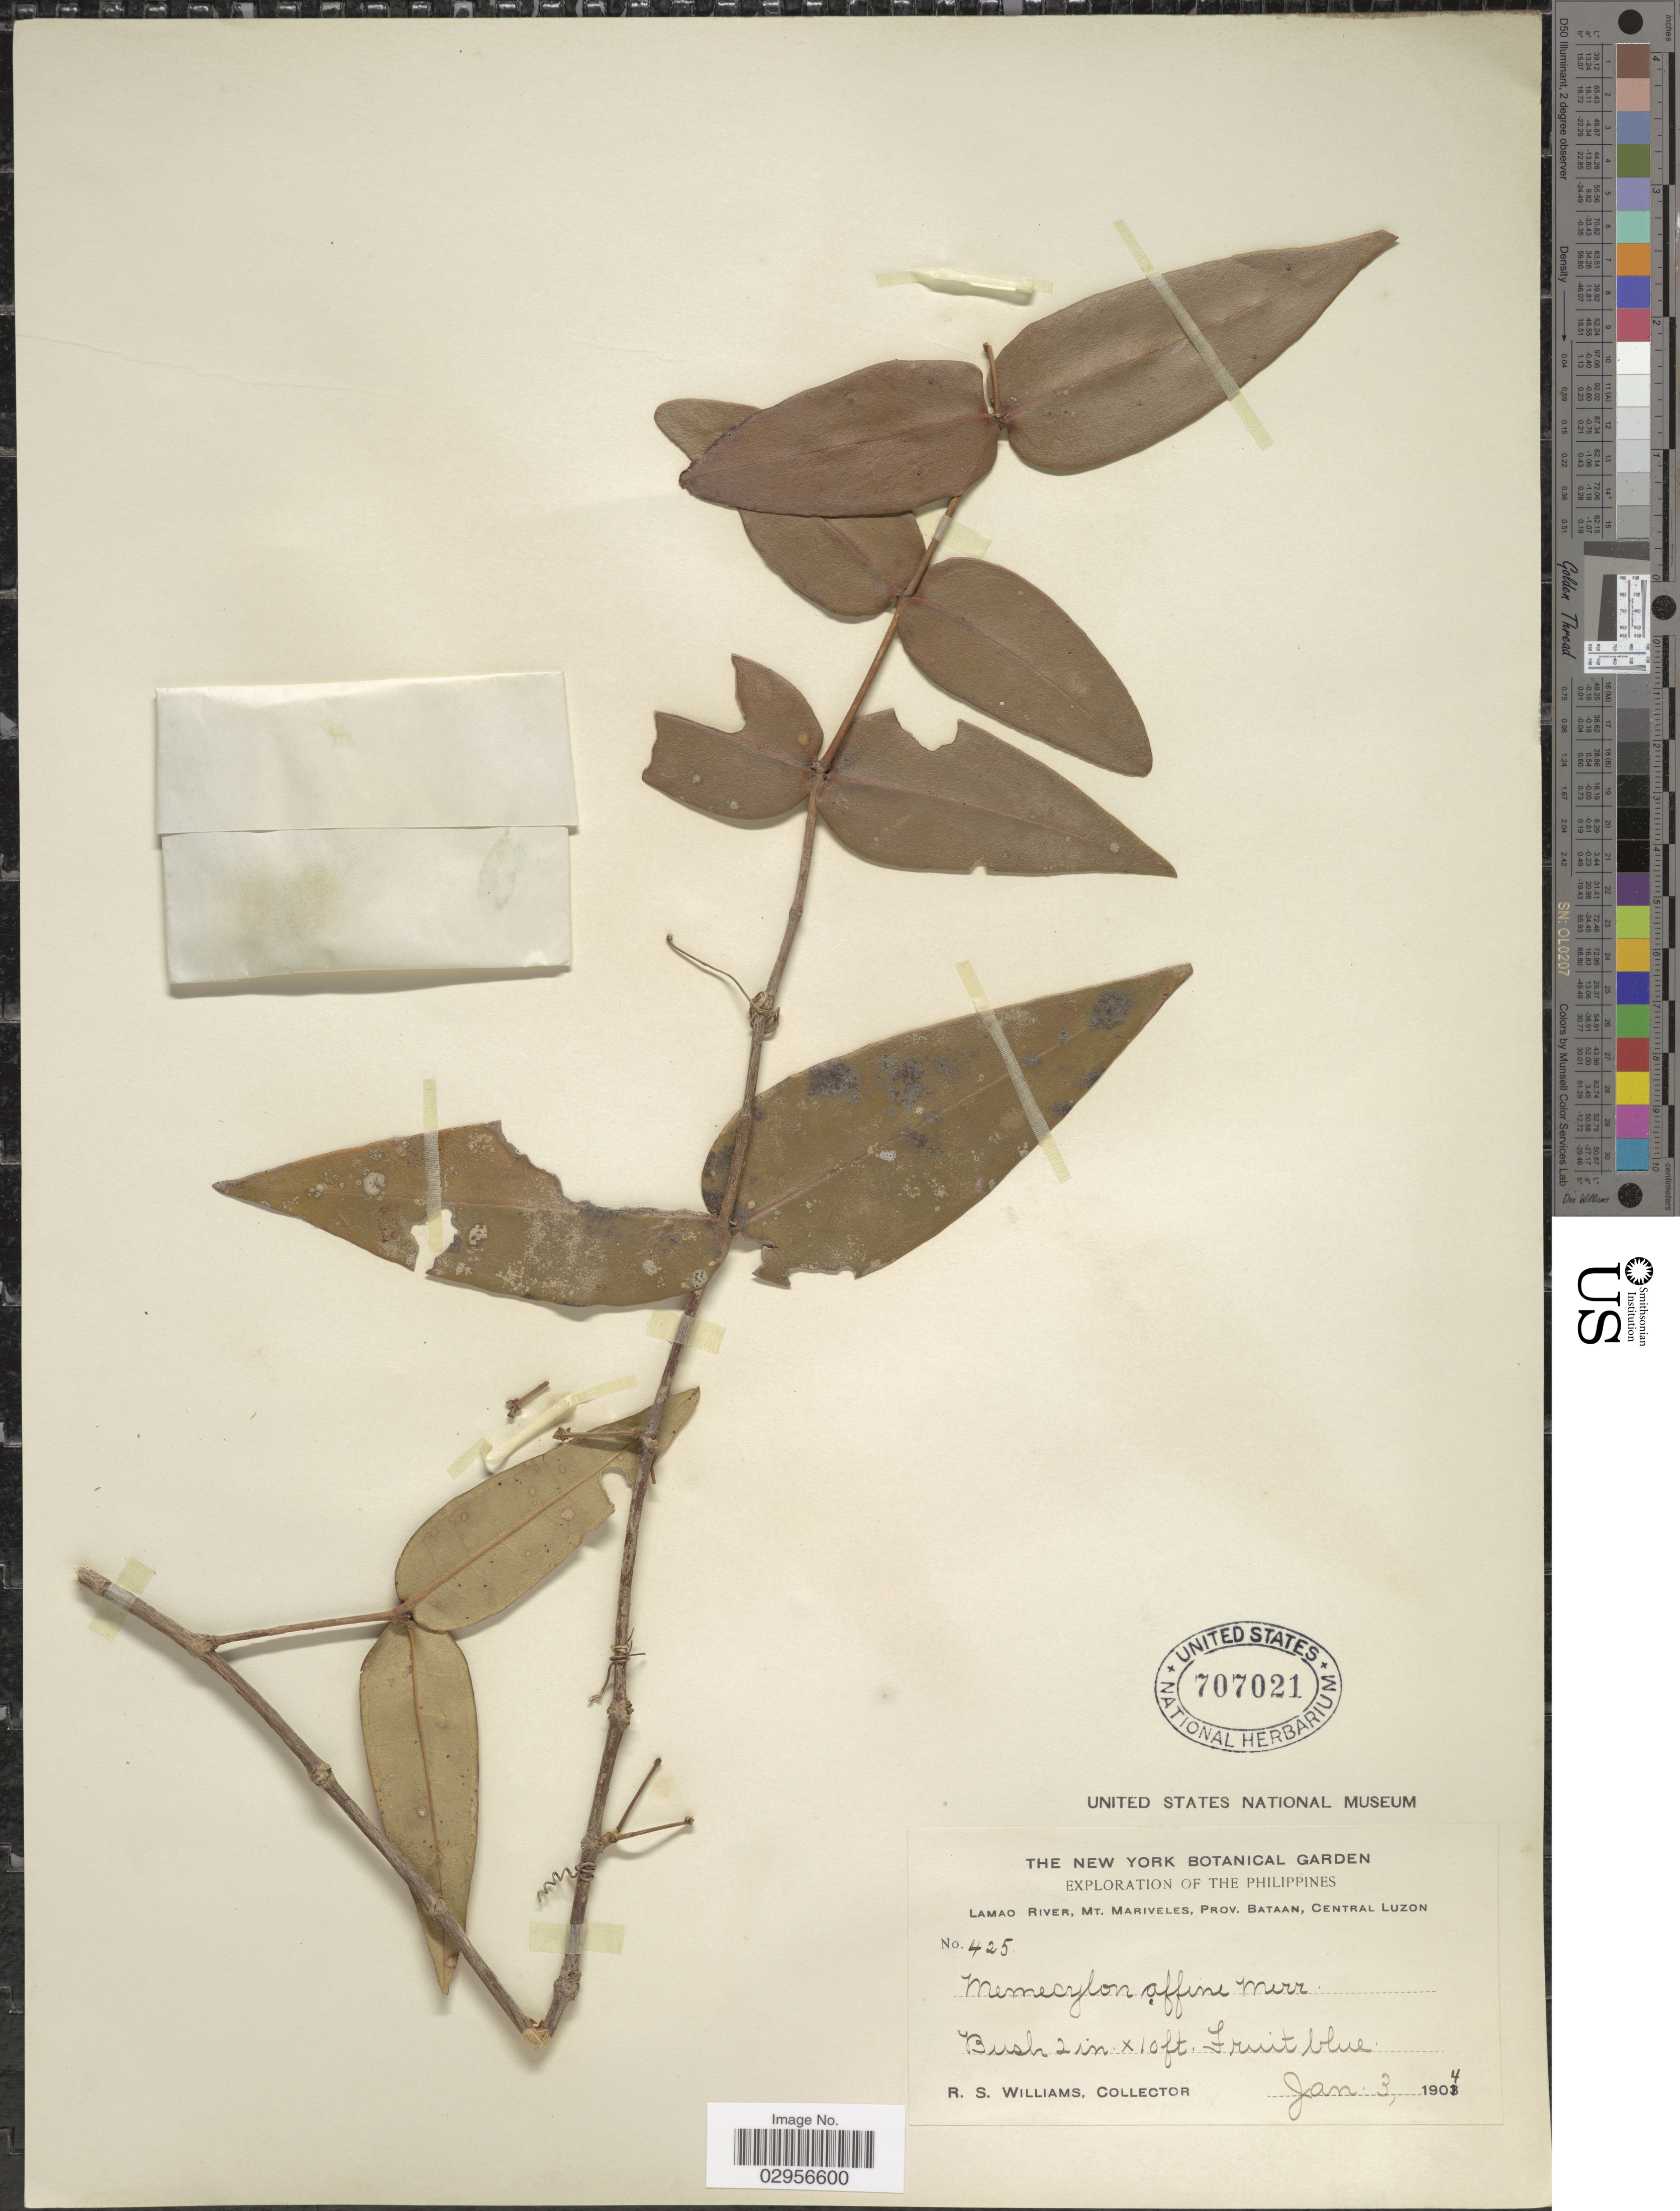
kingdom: Plantae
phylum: Tracheophyta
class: Magnoliopsida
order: Myrtales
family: Melastomataceae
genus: Memecylon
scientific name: Memecylon affine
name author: Merr.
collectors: R. S. Williams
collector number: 425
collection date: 1904-01-03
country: Philippines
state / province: Central Luzon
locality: Lamao River, Mt. Mariveles, Prov. Bataan, Central Luzon.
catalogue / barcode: US 707021